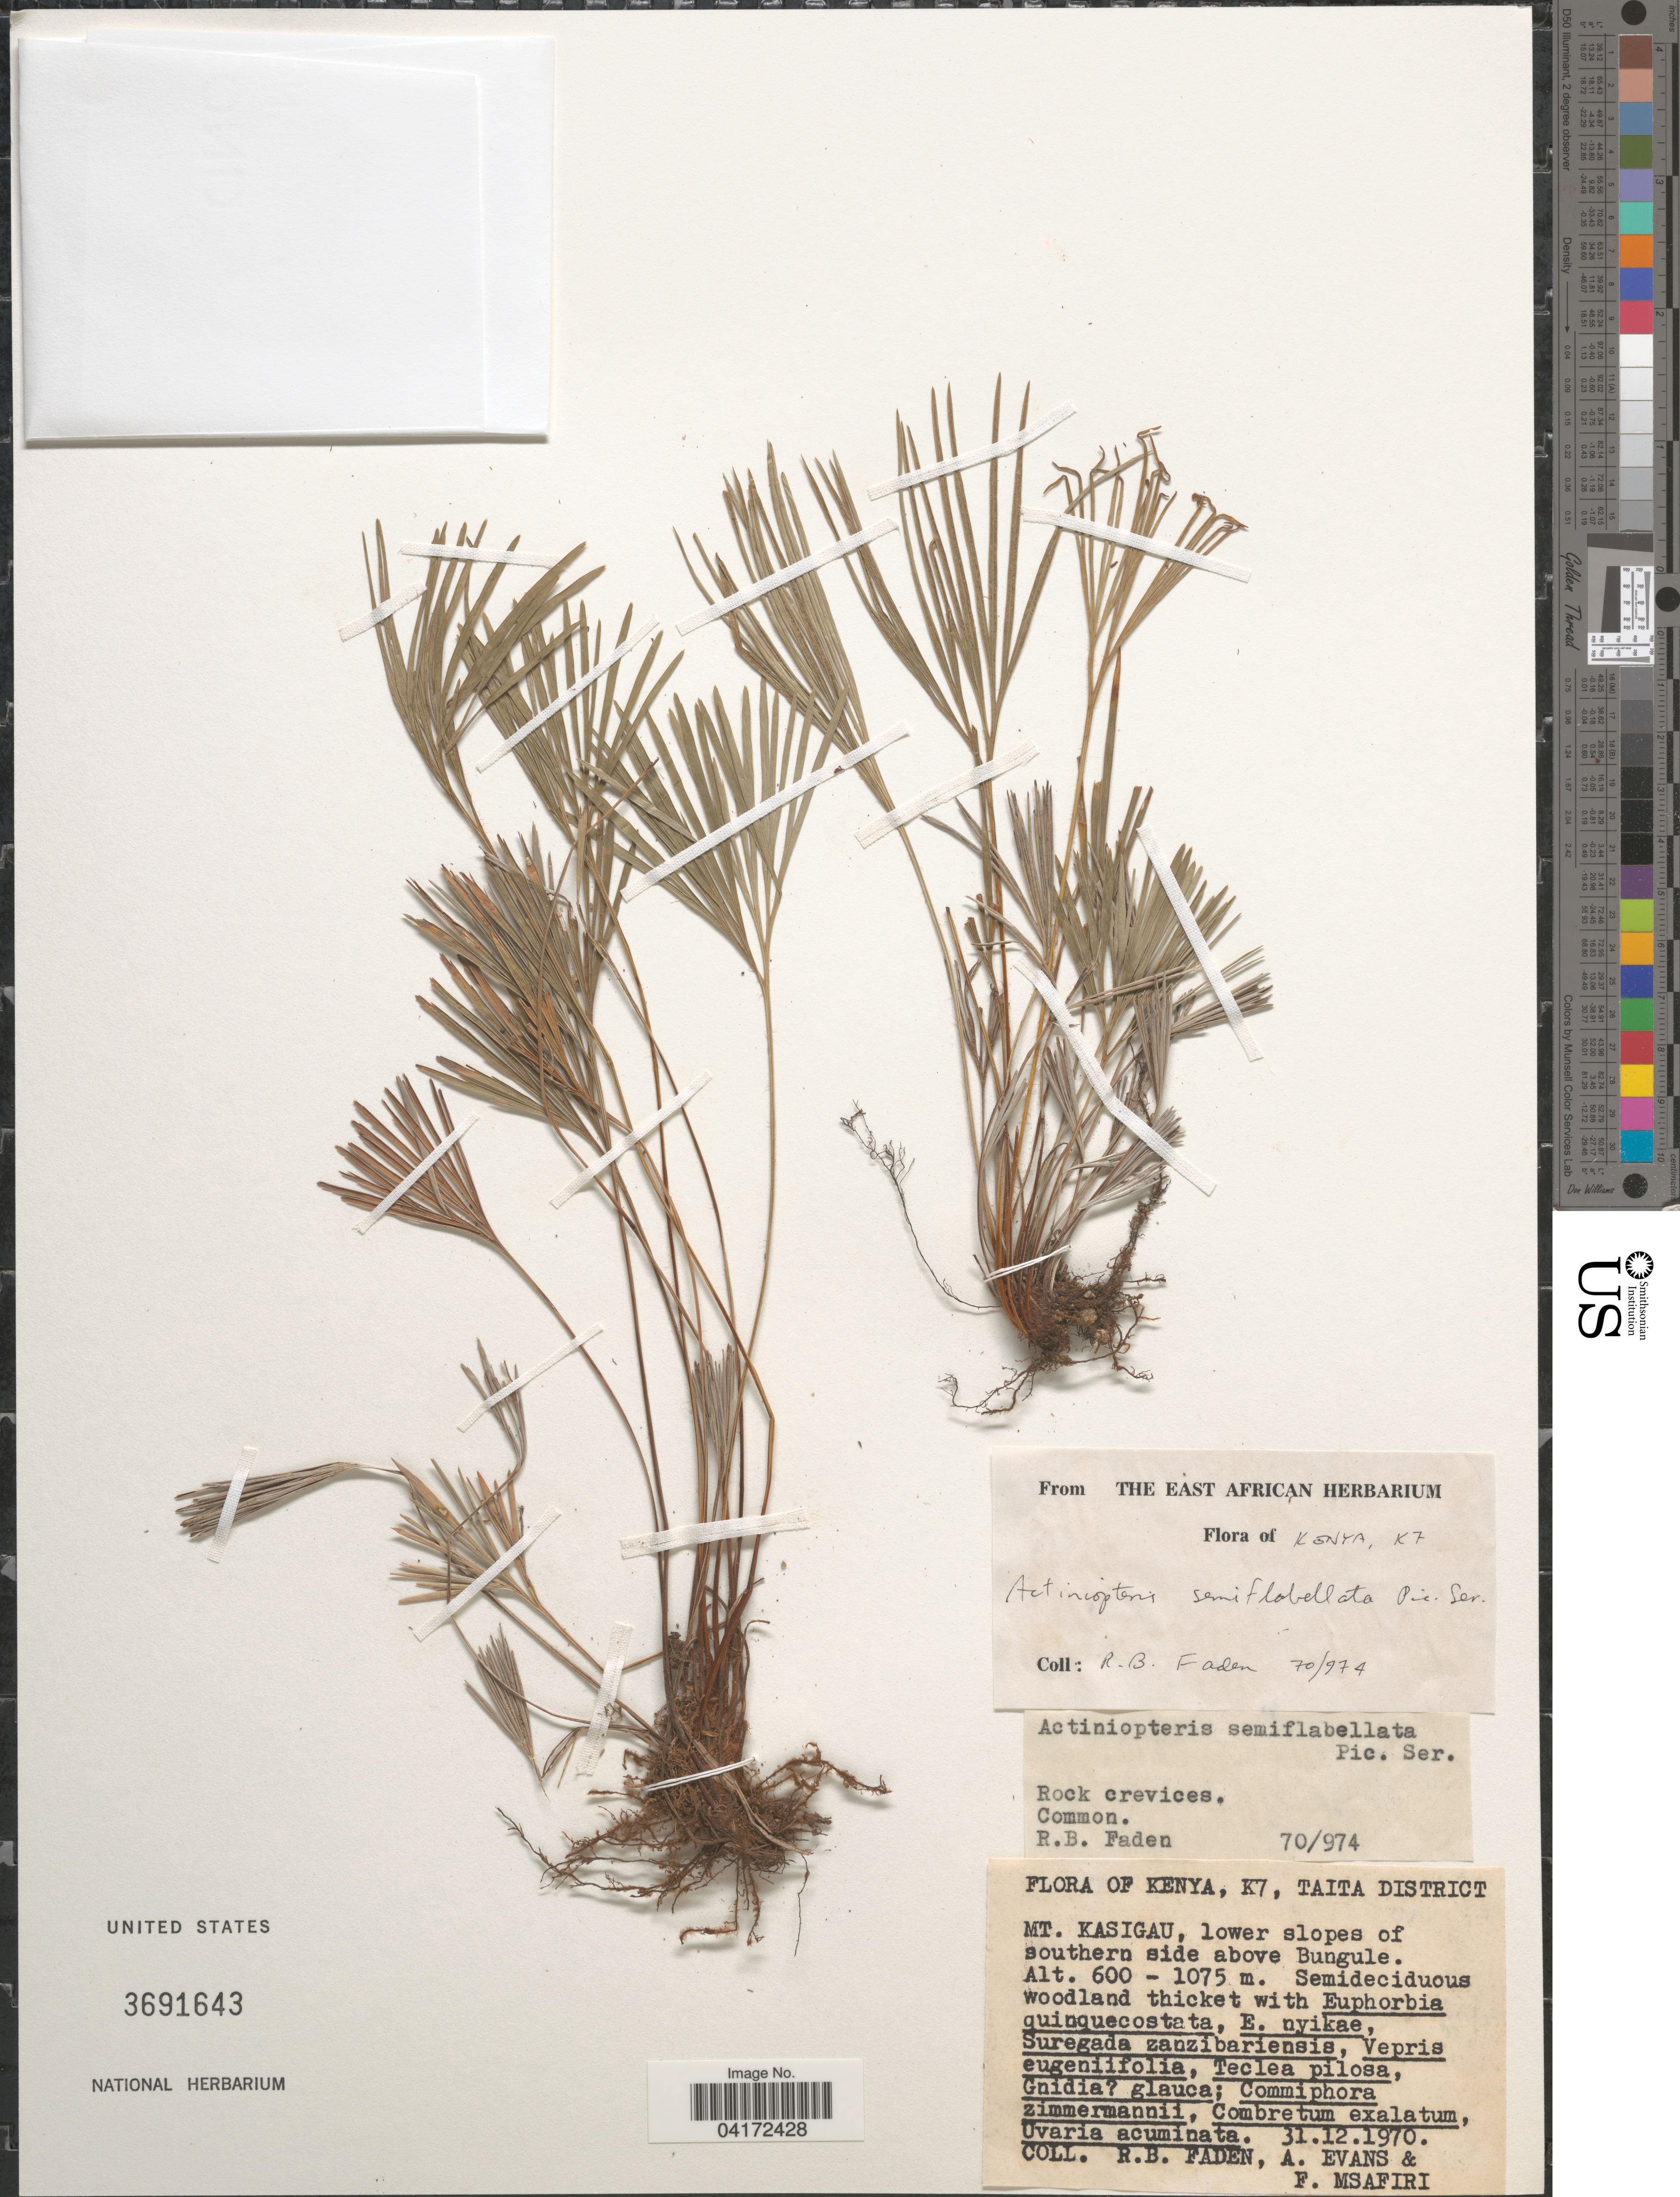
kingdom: Plantae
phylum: Tracheophyta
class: Polypodiopsida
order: Polypodiales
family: Pteridaceae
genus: Actiniopteris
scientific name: Actiniopteris semiflabellata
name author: Pic. Serm.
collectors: R. B. Faden, A. Evans & F. Msafiri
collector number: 70/974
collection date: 1970-12-31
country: Kenya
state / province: Taita Taveta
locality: K7, Taita District. Mt. Kasigau, lower slopes of southern side above Bungule.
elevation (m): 600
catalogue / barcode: US 3691643